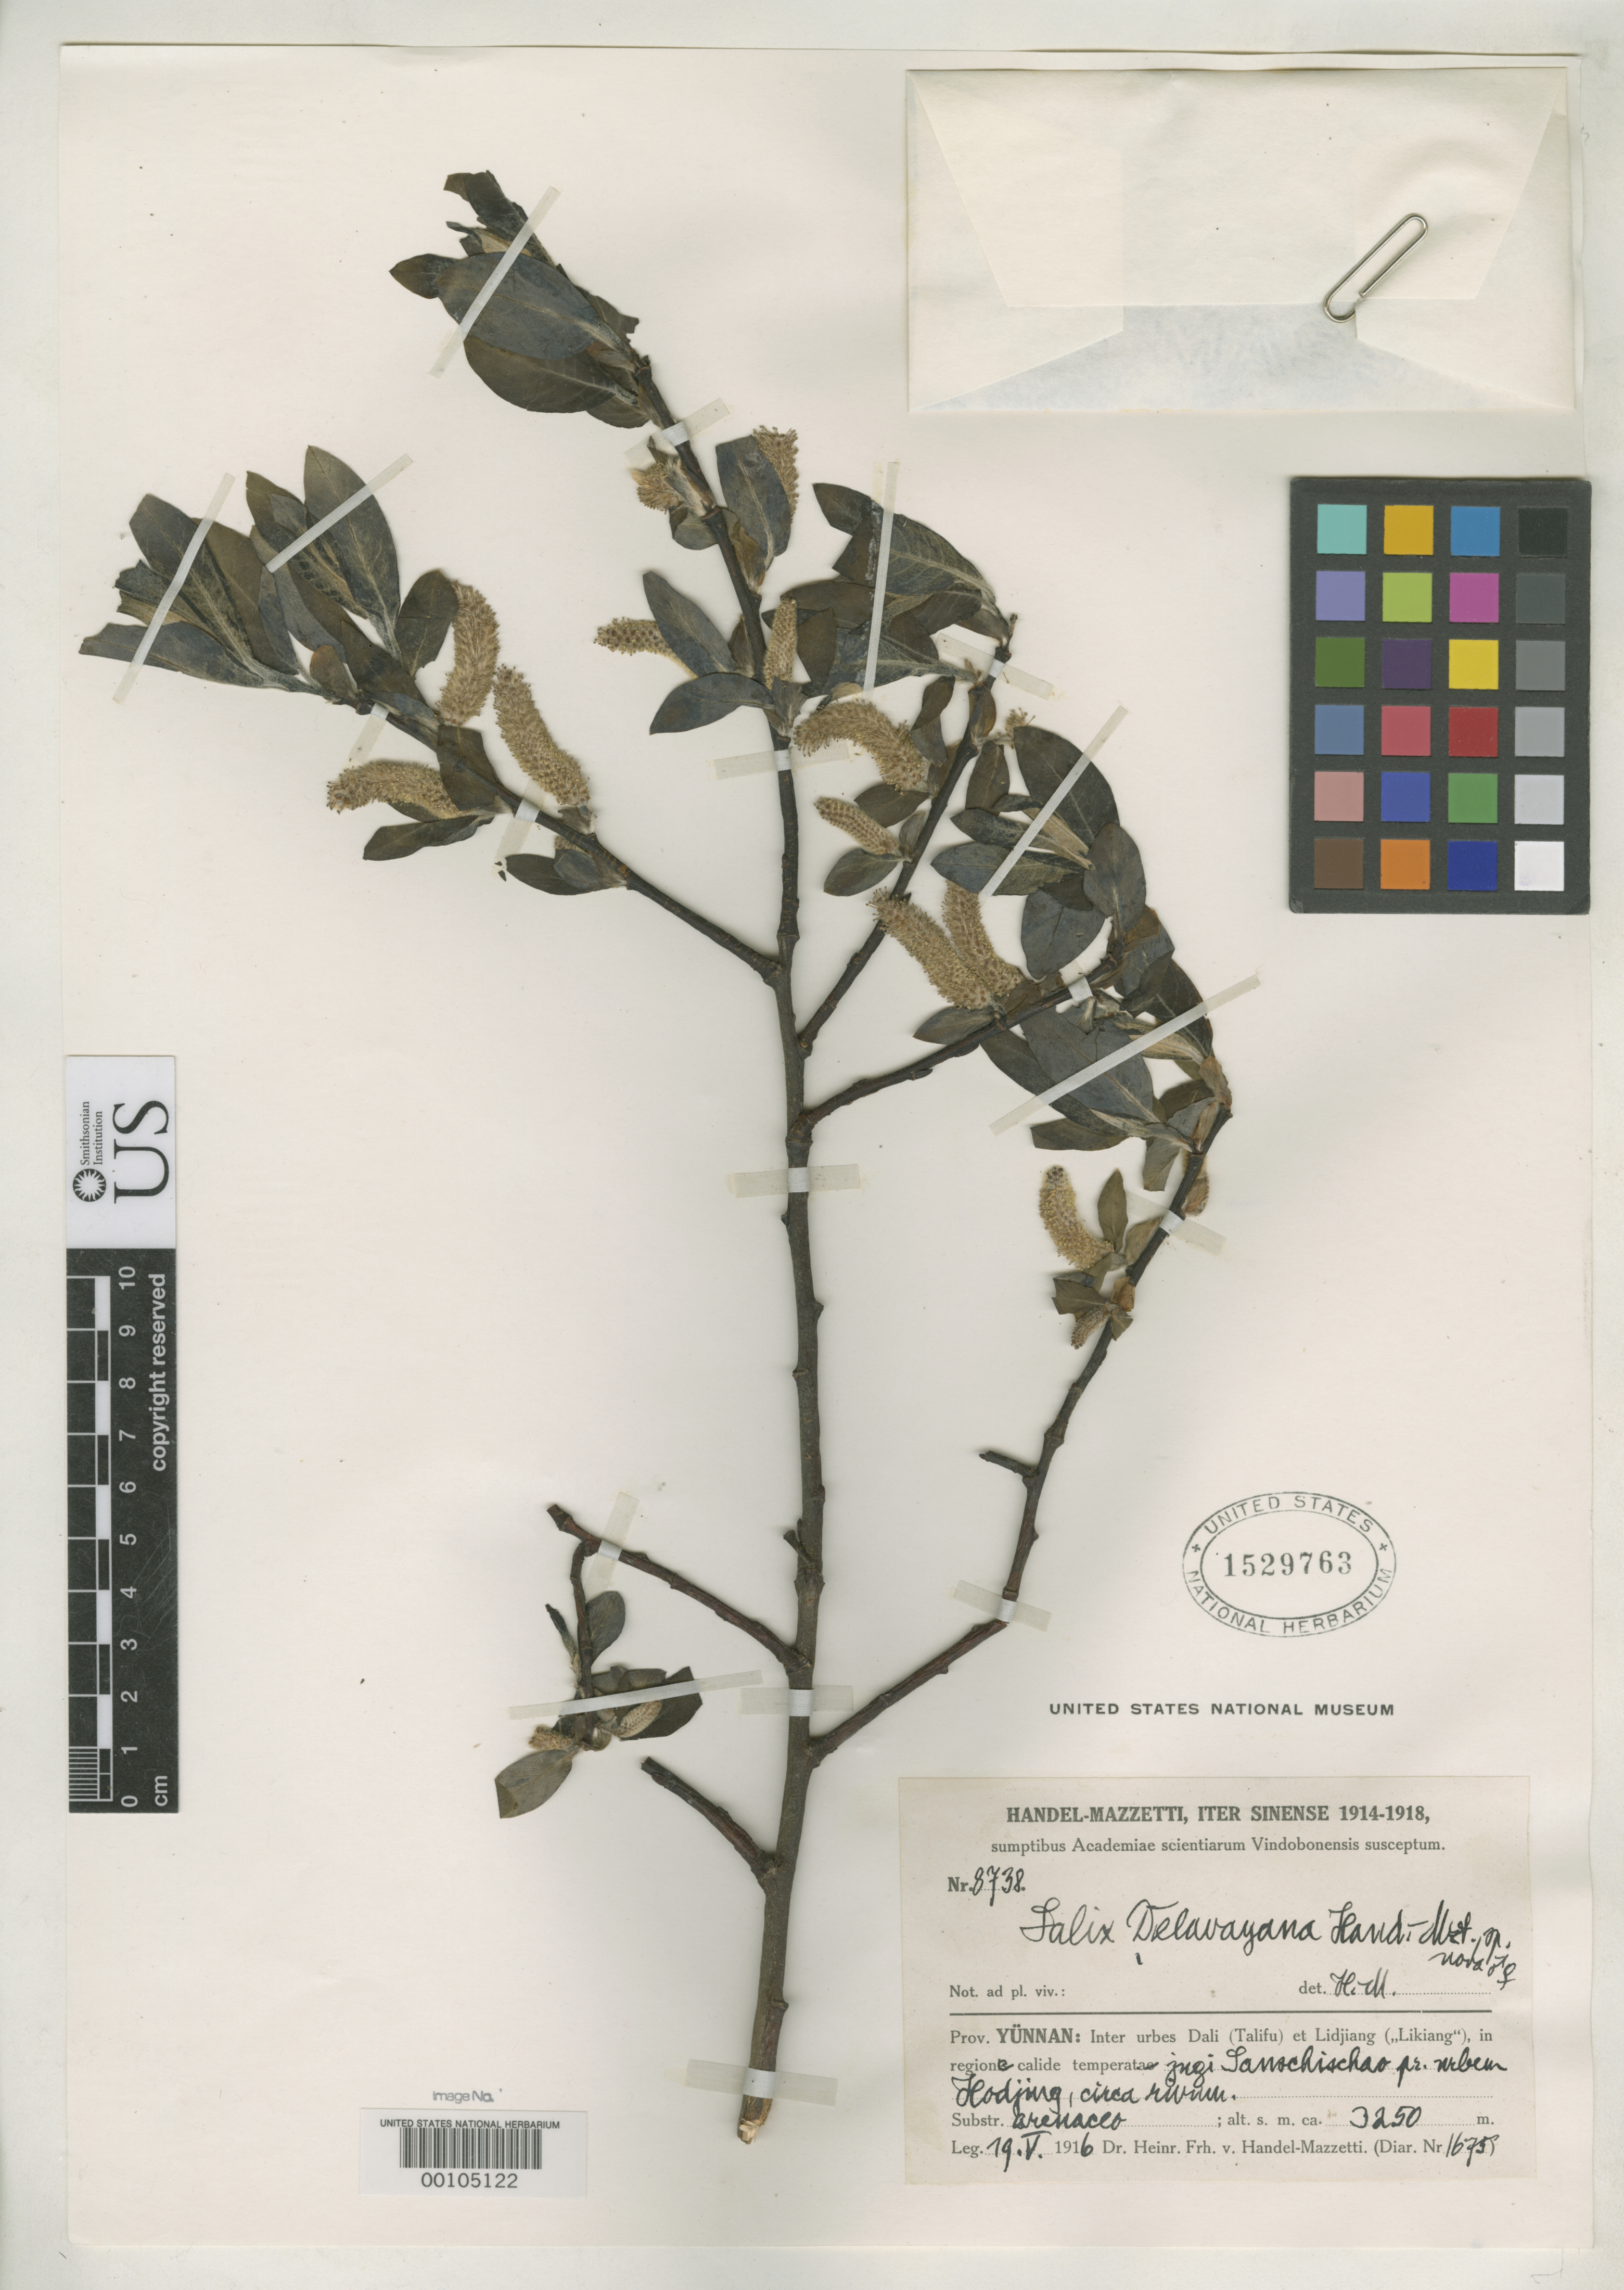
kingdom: Plantae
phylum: Tracheophyta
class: Magnoliopsida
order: Malpighiales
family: Salicaceae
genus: Salix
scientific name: Salix delavayana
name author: Hand.-Mazz.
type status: Syntype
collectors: H. Handel-Mazzetti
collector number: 8738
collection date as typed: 19 May 1916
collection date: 1916-05-19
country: China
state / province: Yunnan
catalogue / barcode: US 1529763